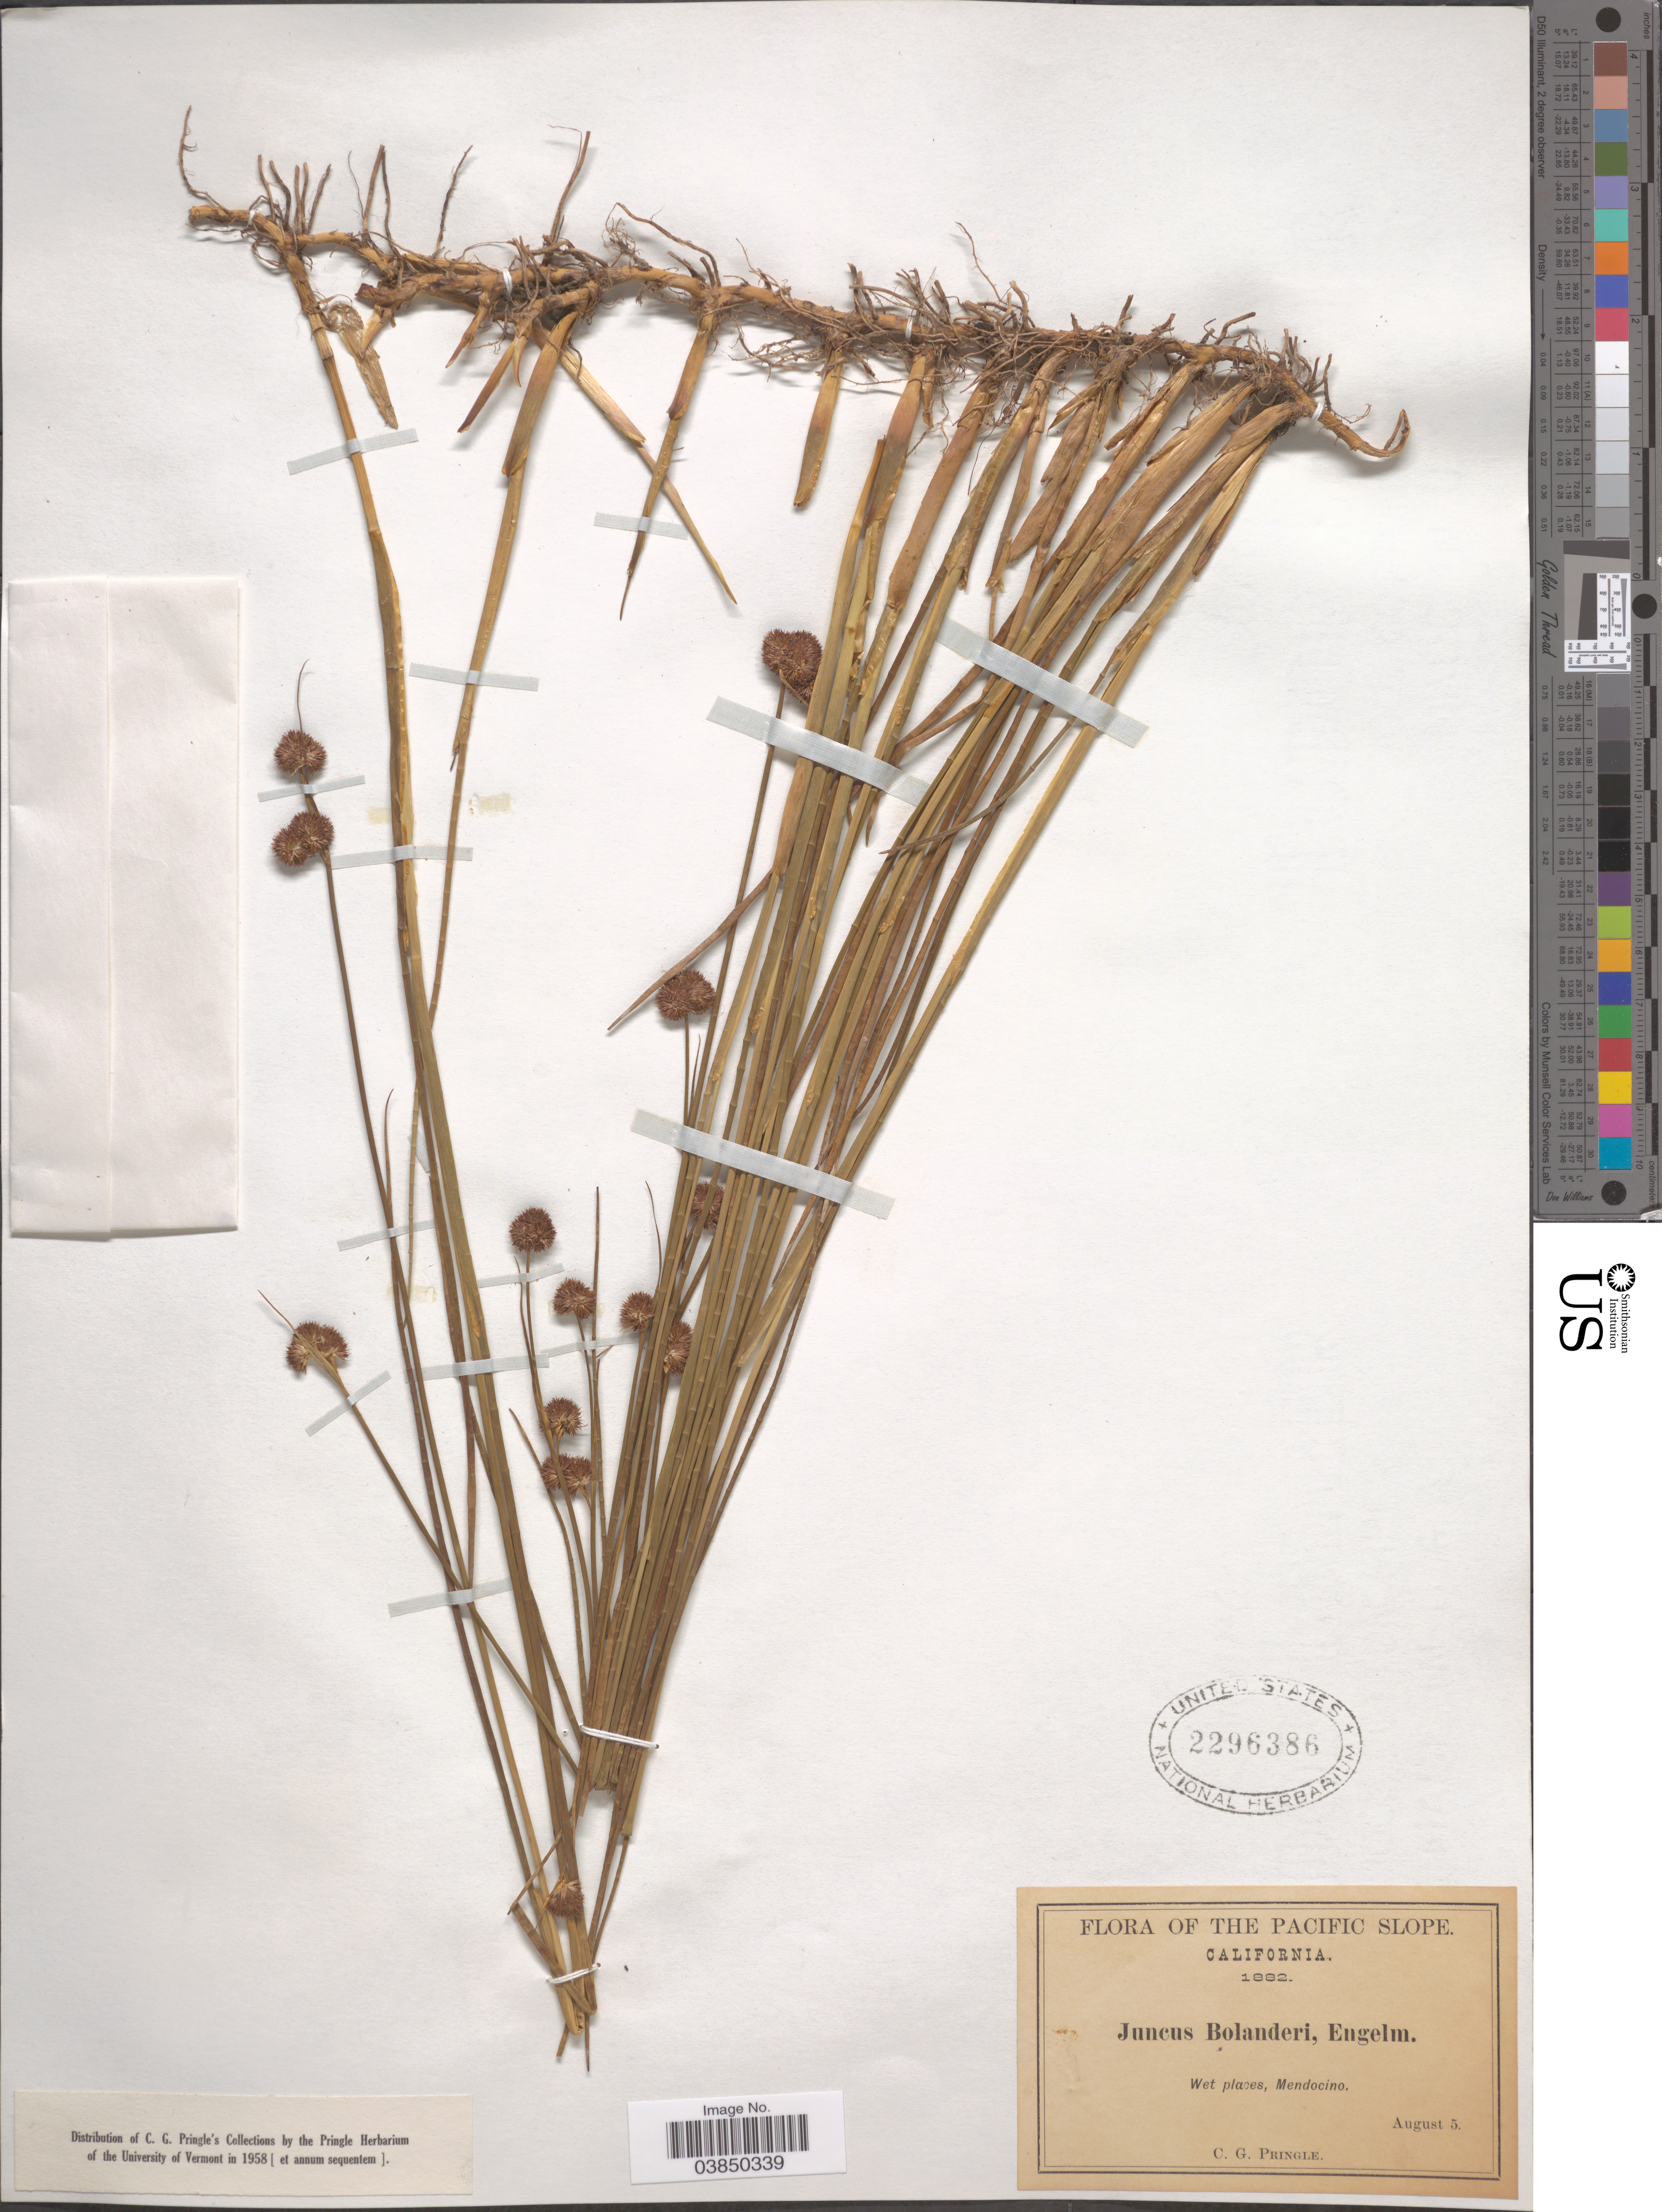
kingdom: Plantae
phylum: Tracheophyta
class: Liliopsida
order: Poales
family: Juncaceae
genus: Juncus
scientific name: Juncus bolanderi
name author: Engelm.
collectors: C. G. Pringle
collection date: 1882-08-05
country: United States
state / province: California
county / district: Mendocino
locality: The Pacific Slope. Mendocino.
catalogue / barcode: US 2296386